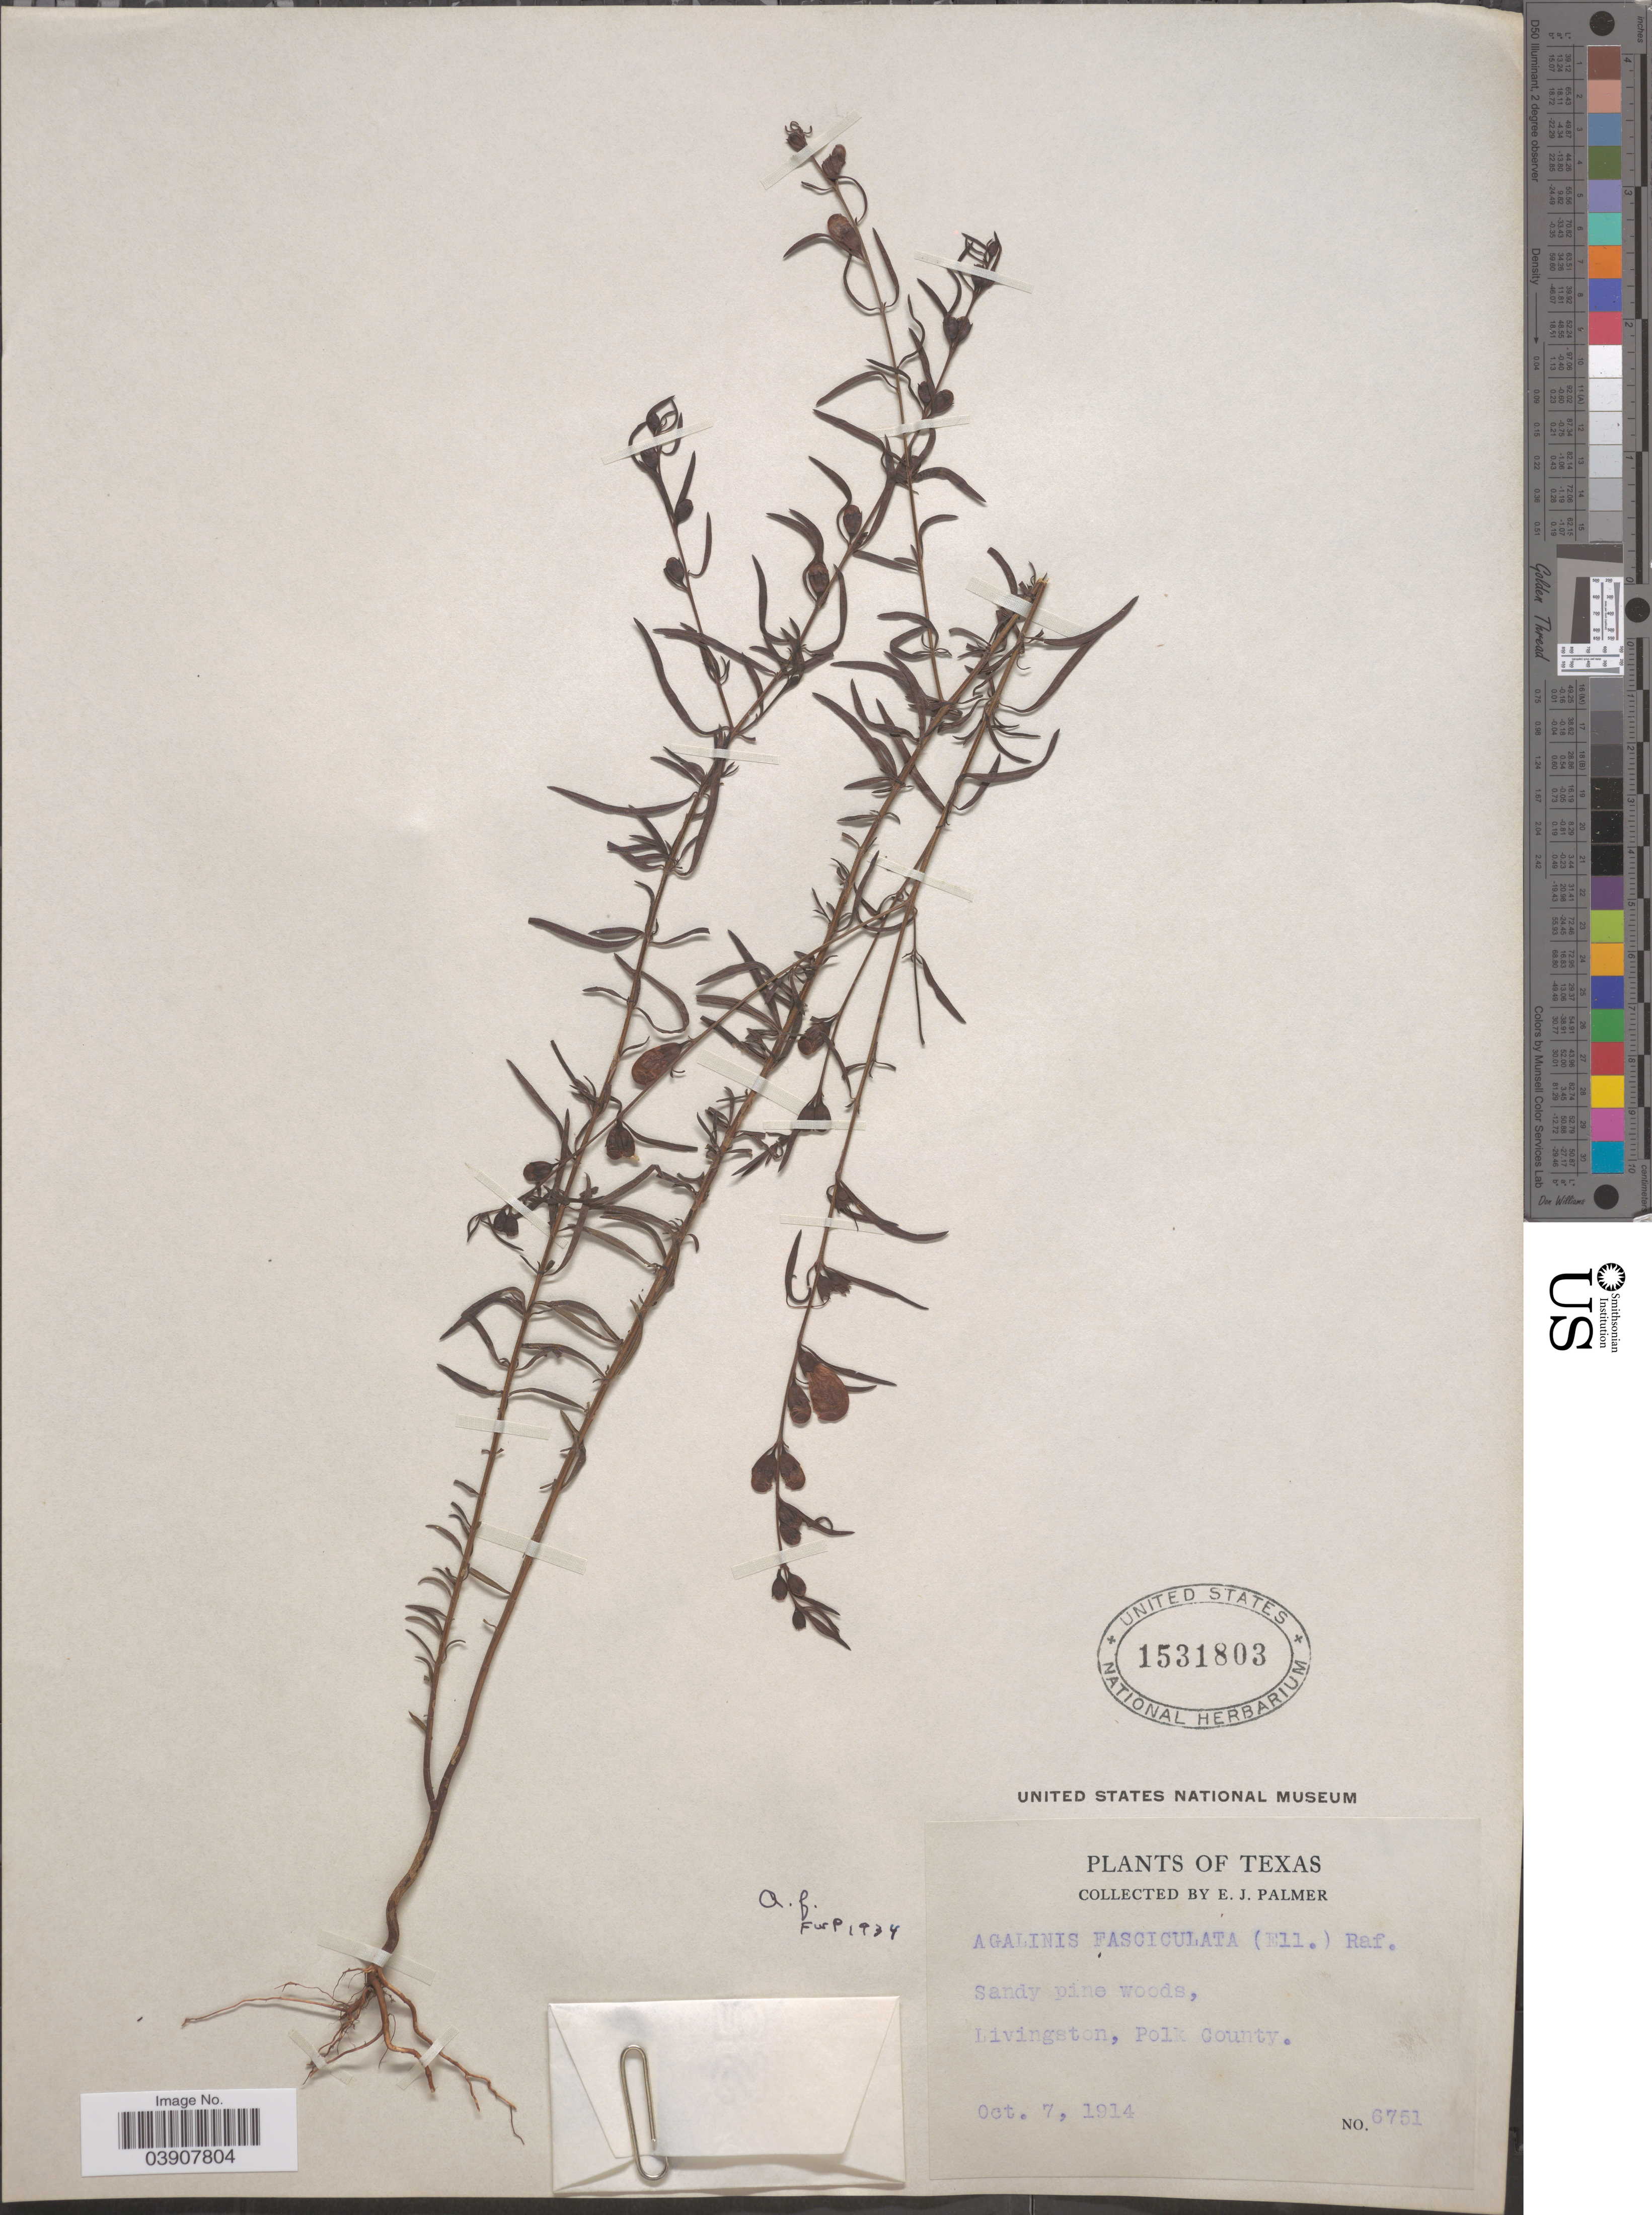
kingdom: Plantae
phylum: Tracheophyta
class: Magnoliopsida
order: Lamiales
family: Orobanchaceae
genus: Agalinis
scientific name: Agalinis fasciculata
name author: (Elliott) Raf.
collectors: E. J. Palmer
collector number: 6751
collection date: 1914-10-07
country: United States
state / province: Texas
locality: Livingston, Polk County.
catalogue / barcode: US 1531803